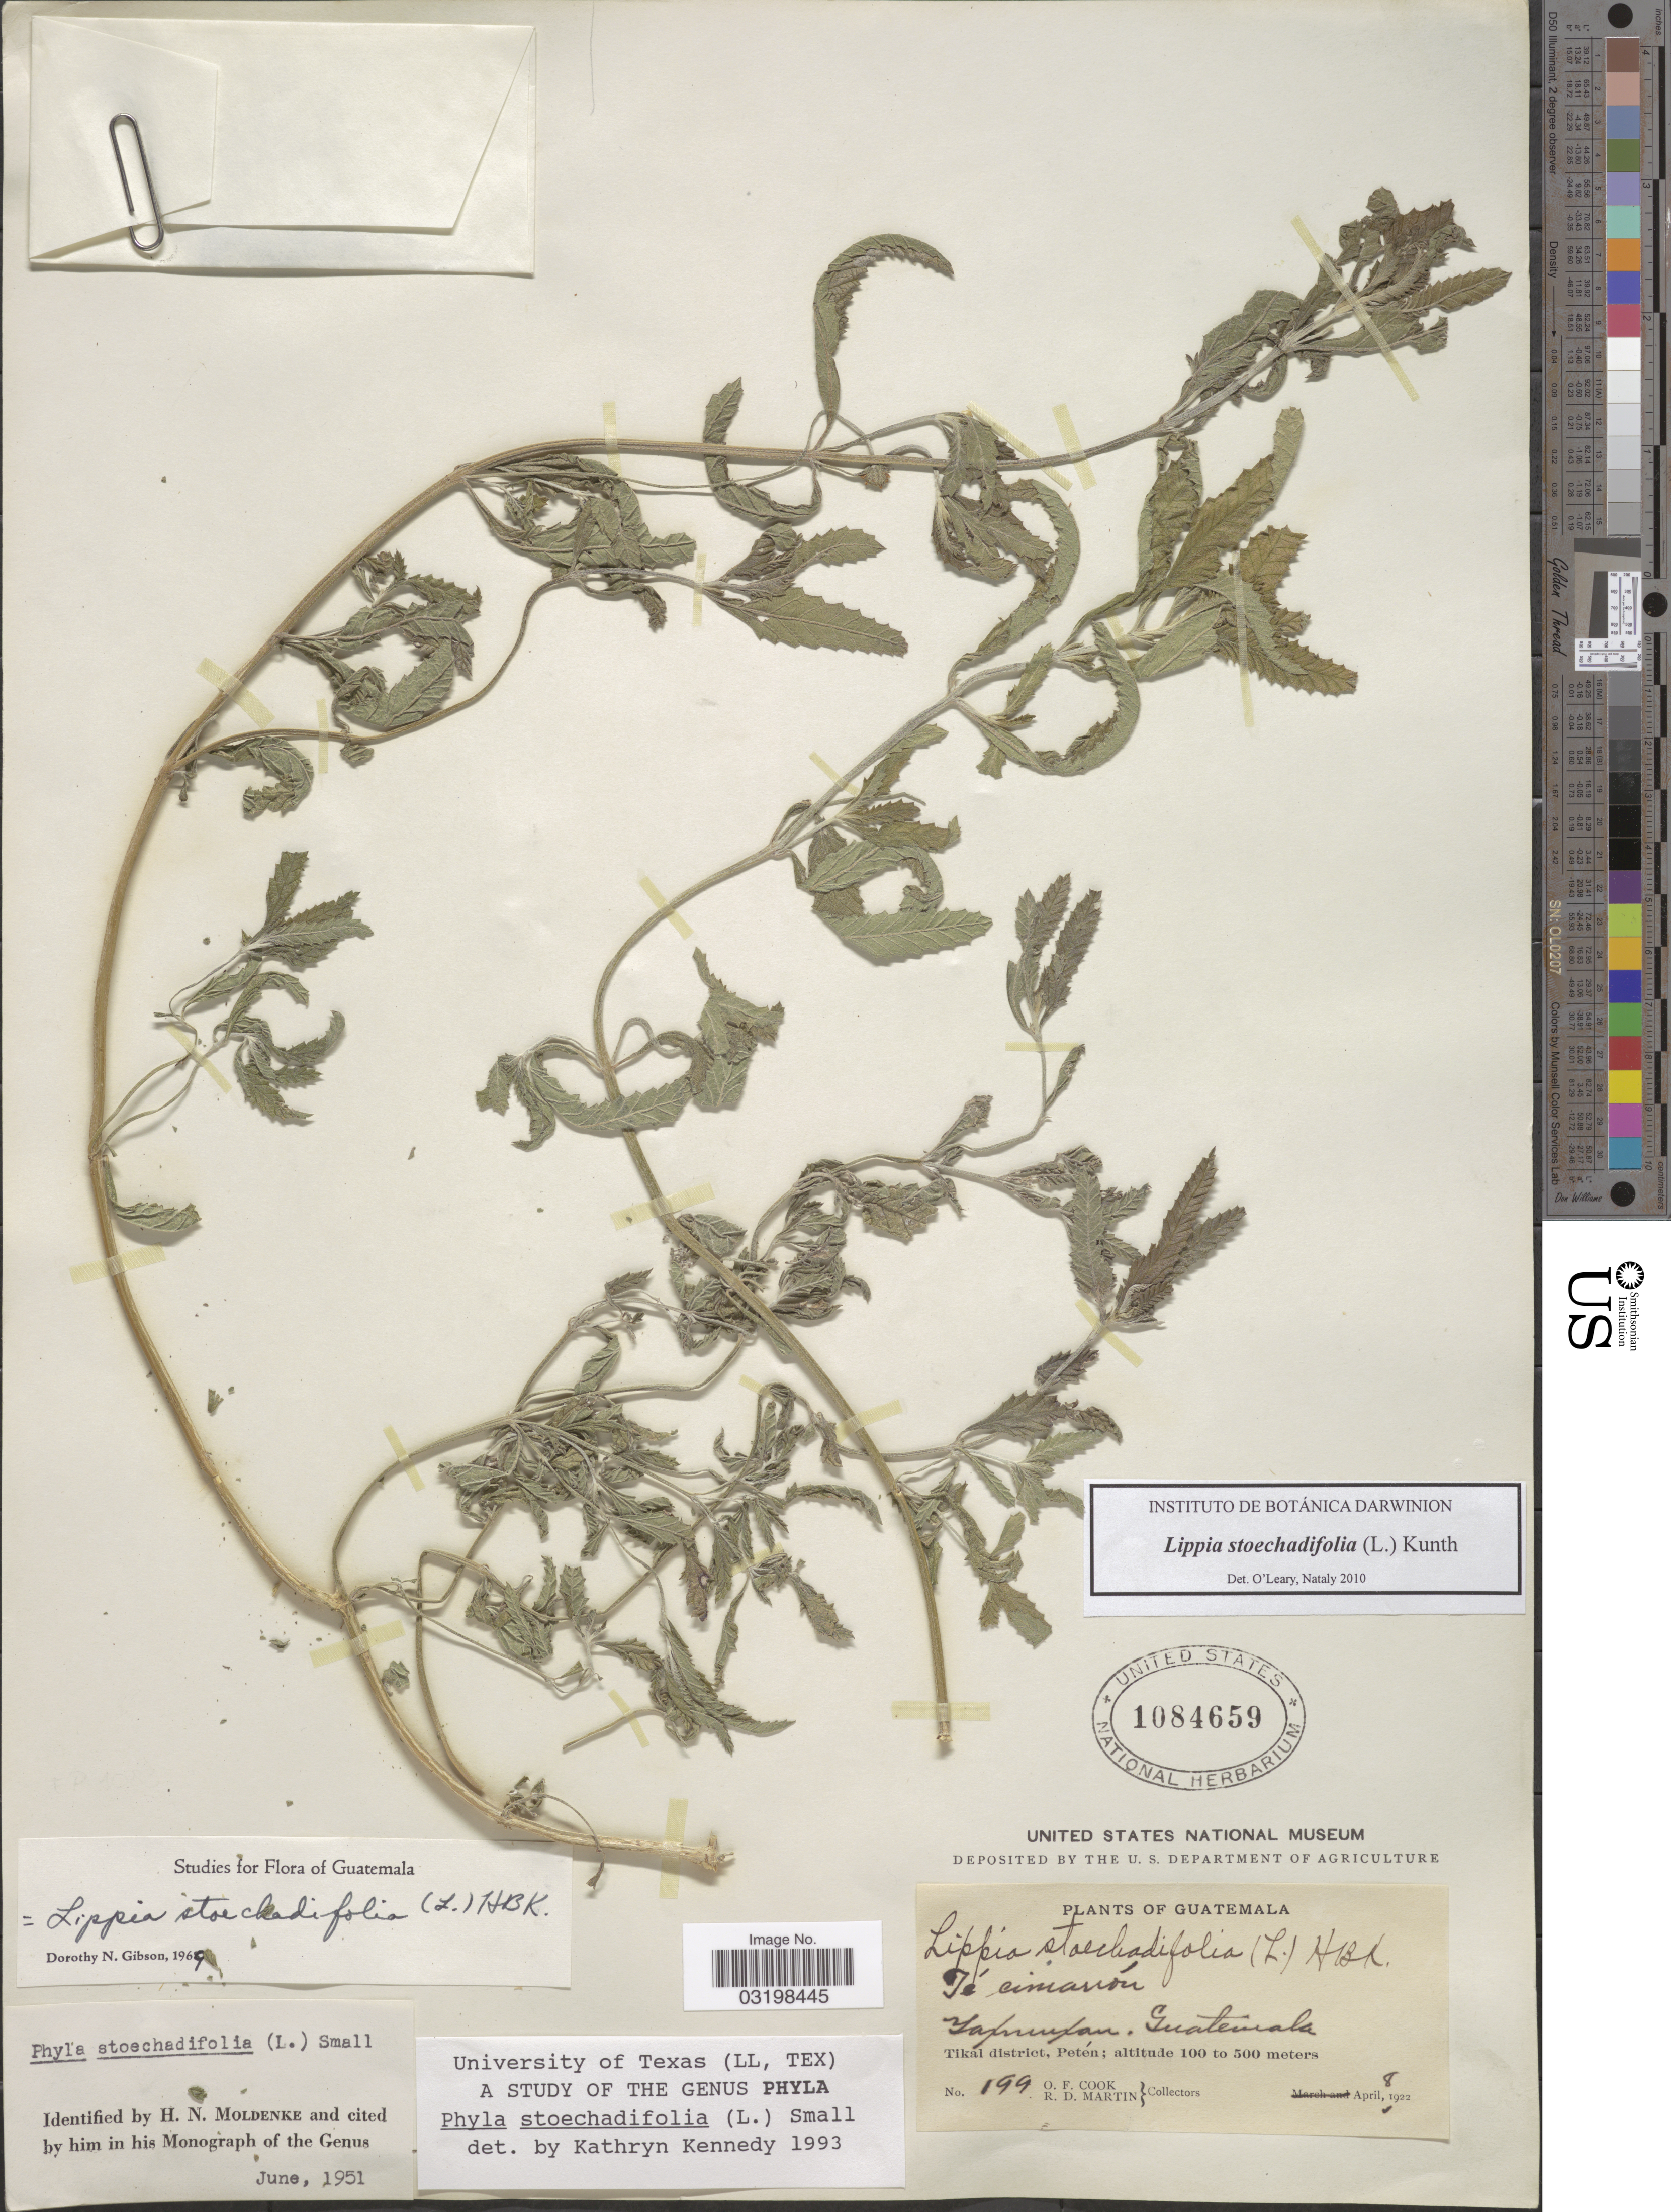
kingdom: Plantae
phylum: Tracheophyta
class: Magnoliopsida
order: Lamiales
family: Verbenaceae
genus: Lippia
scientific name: Lippia stoechadifolia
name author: (L.) Kunth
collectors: O. F. Cook & R. D. Martin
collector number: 199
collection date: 1922-04-08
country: Guatemala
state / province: El Petén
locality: Yaxmuxan. Tikal district.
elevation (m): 100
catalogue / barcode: US 1084659